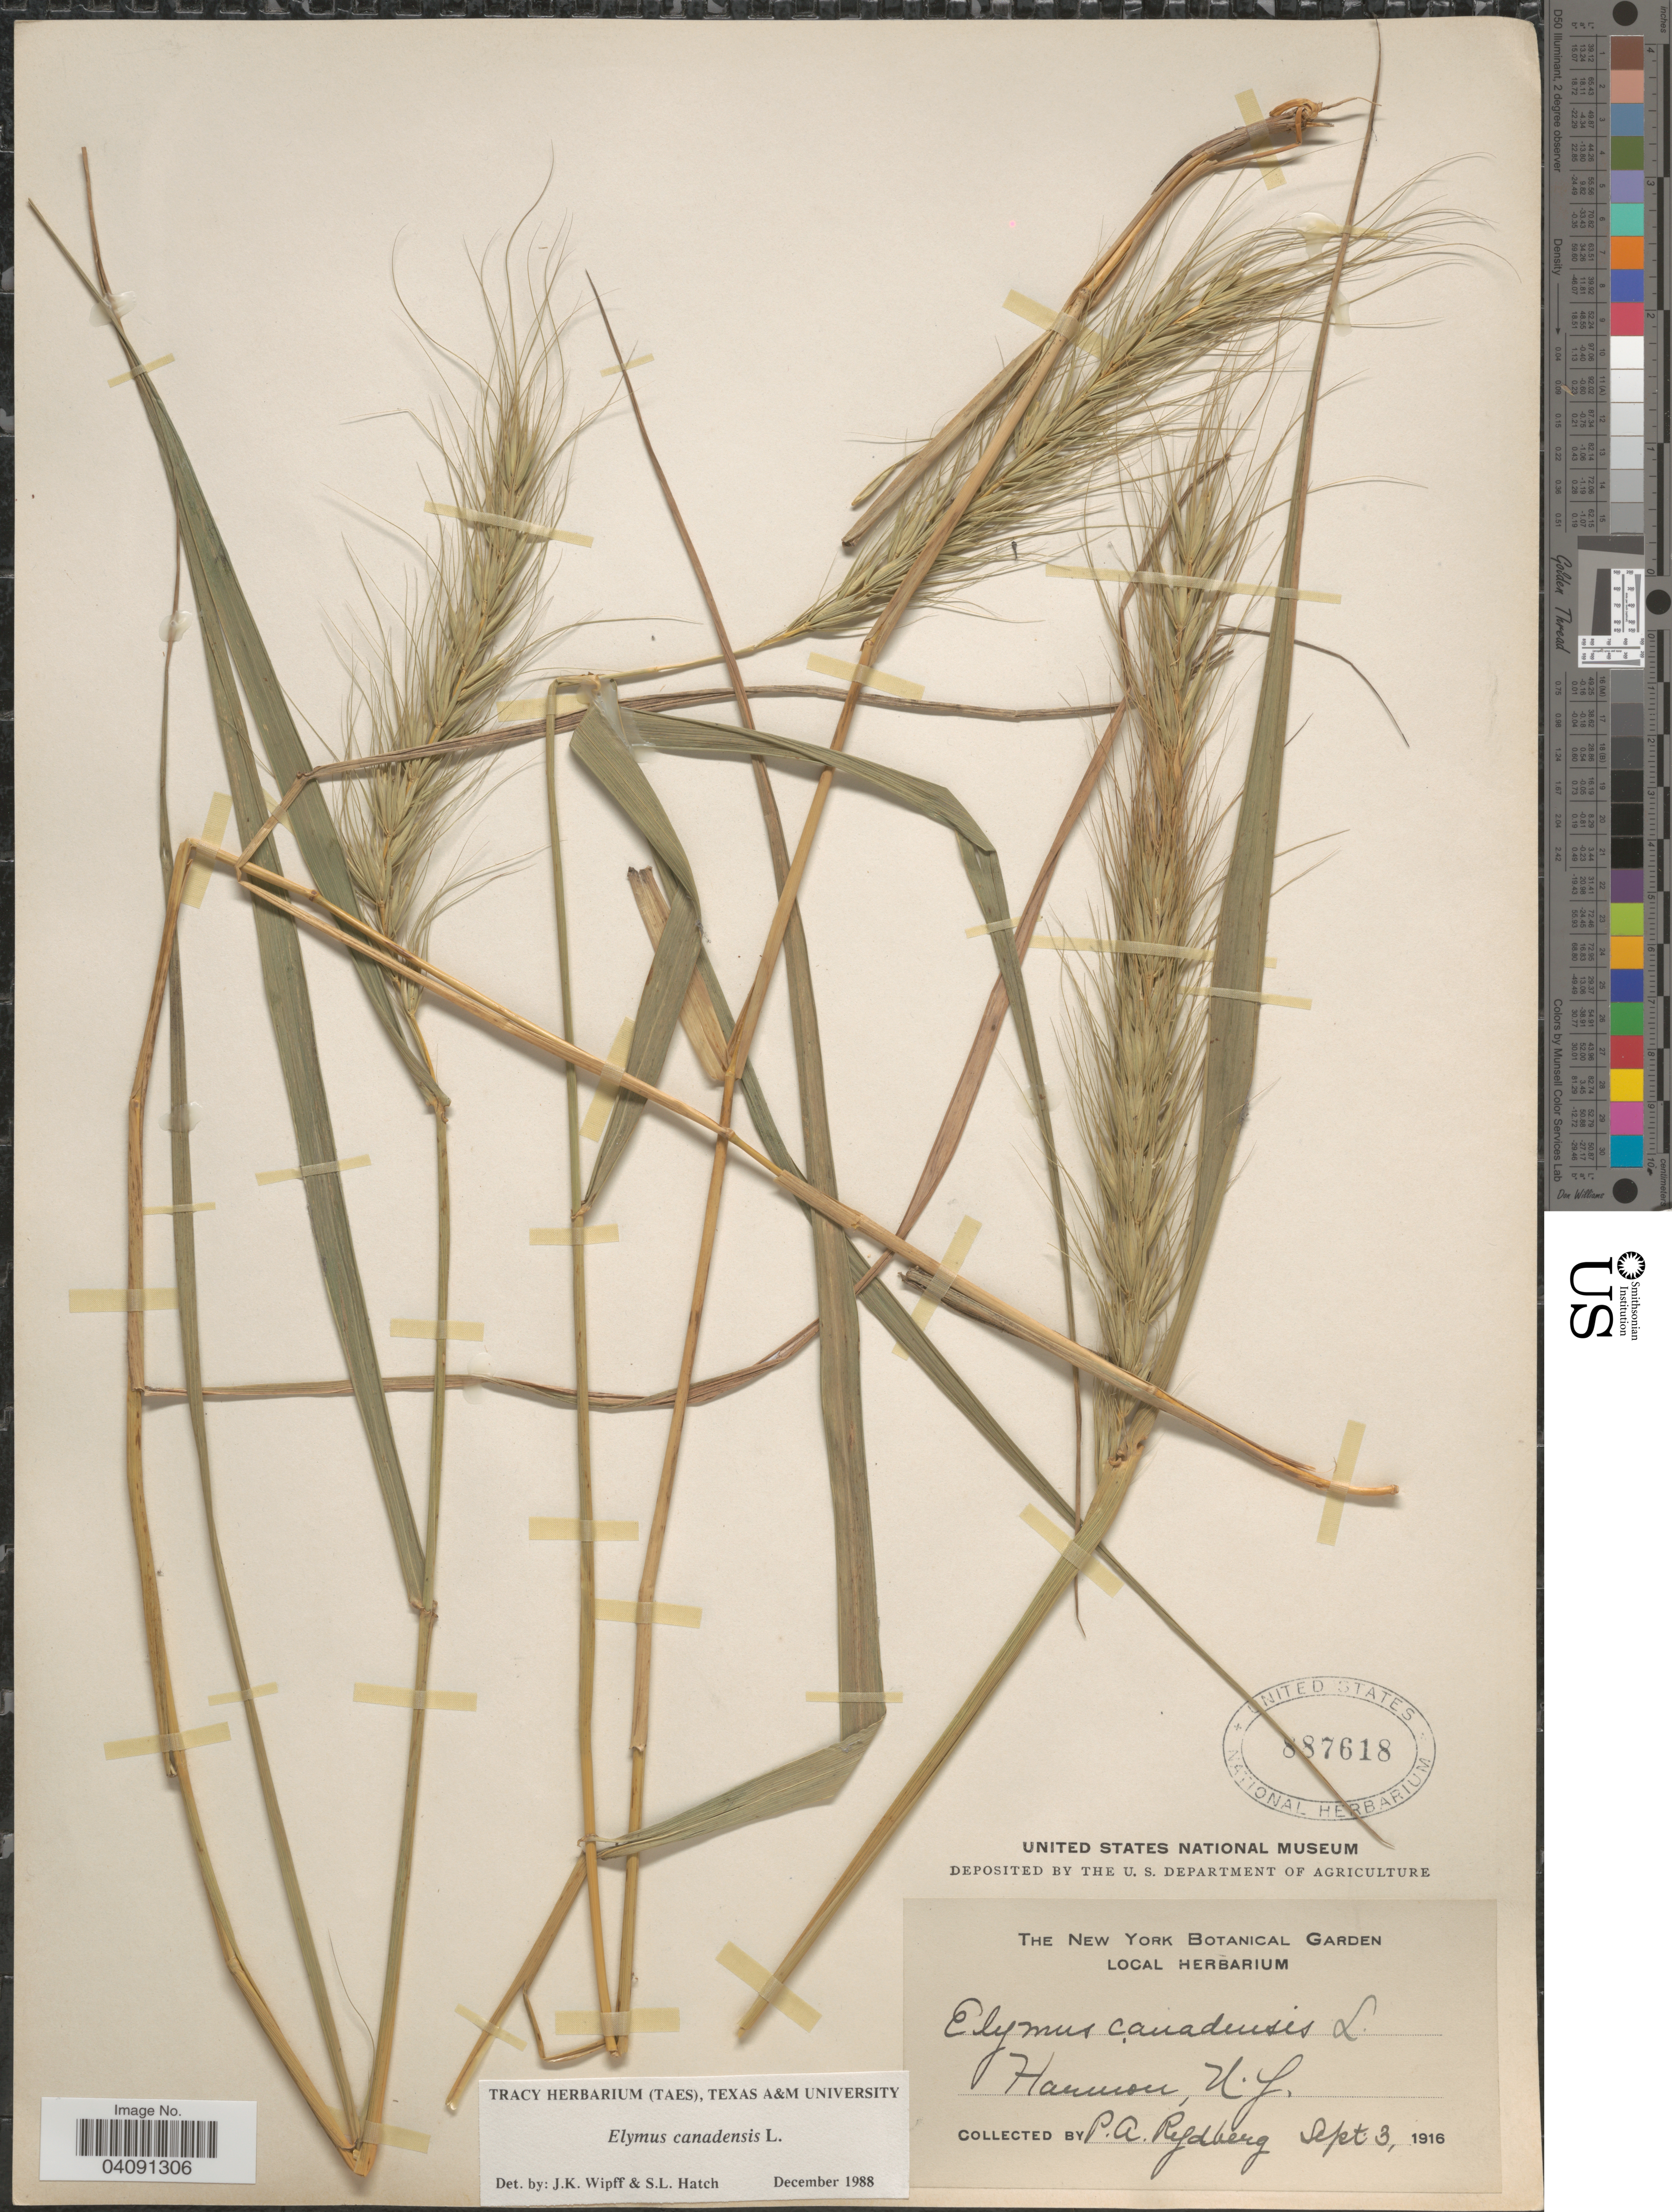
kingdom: Plantae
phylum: Tracheophyta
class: Liliopsida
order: Poales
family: Poaceae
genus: Elymus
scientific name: Elymus canadensis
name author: L.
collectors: P. A. Rydberg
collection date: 1916-09-03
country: United States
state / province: New York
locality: Harmon.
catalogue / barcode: US 887618